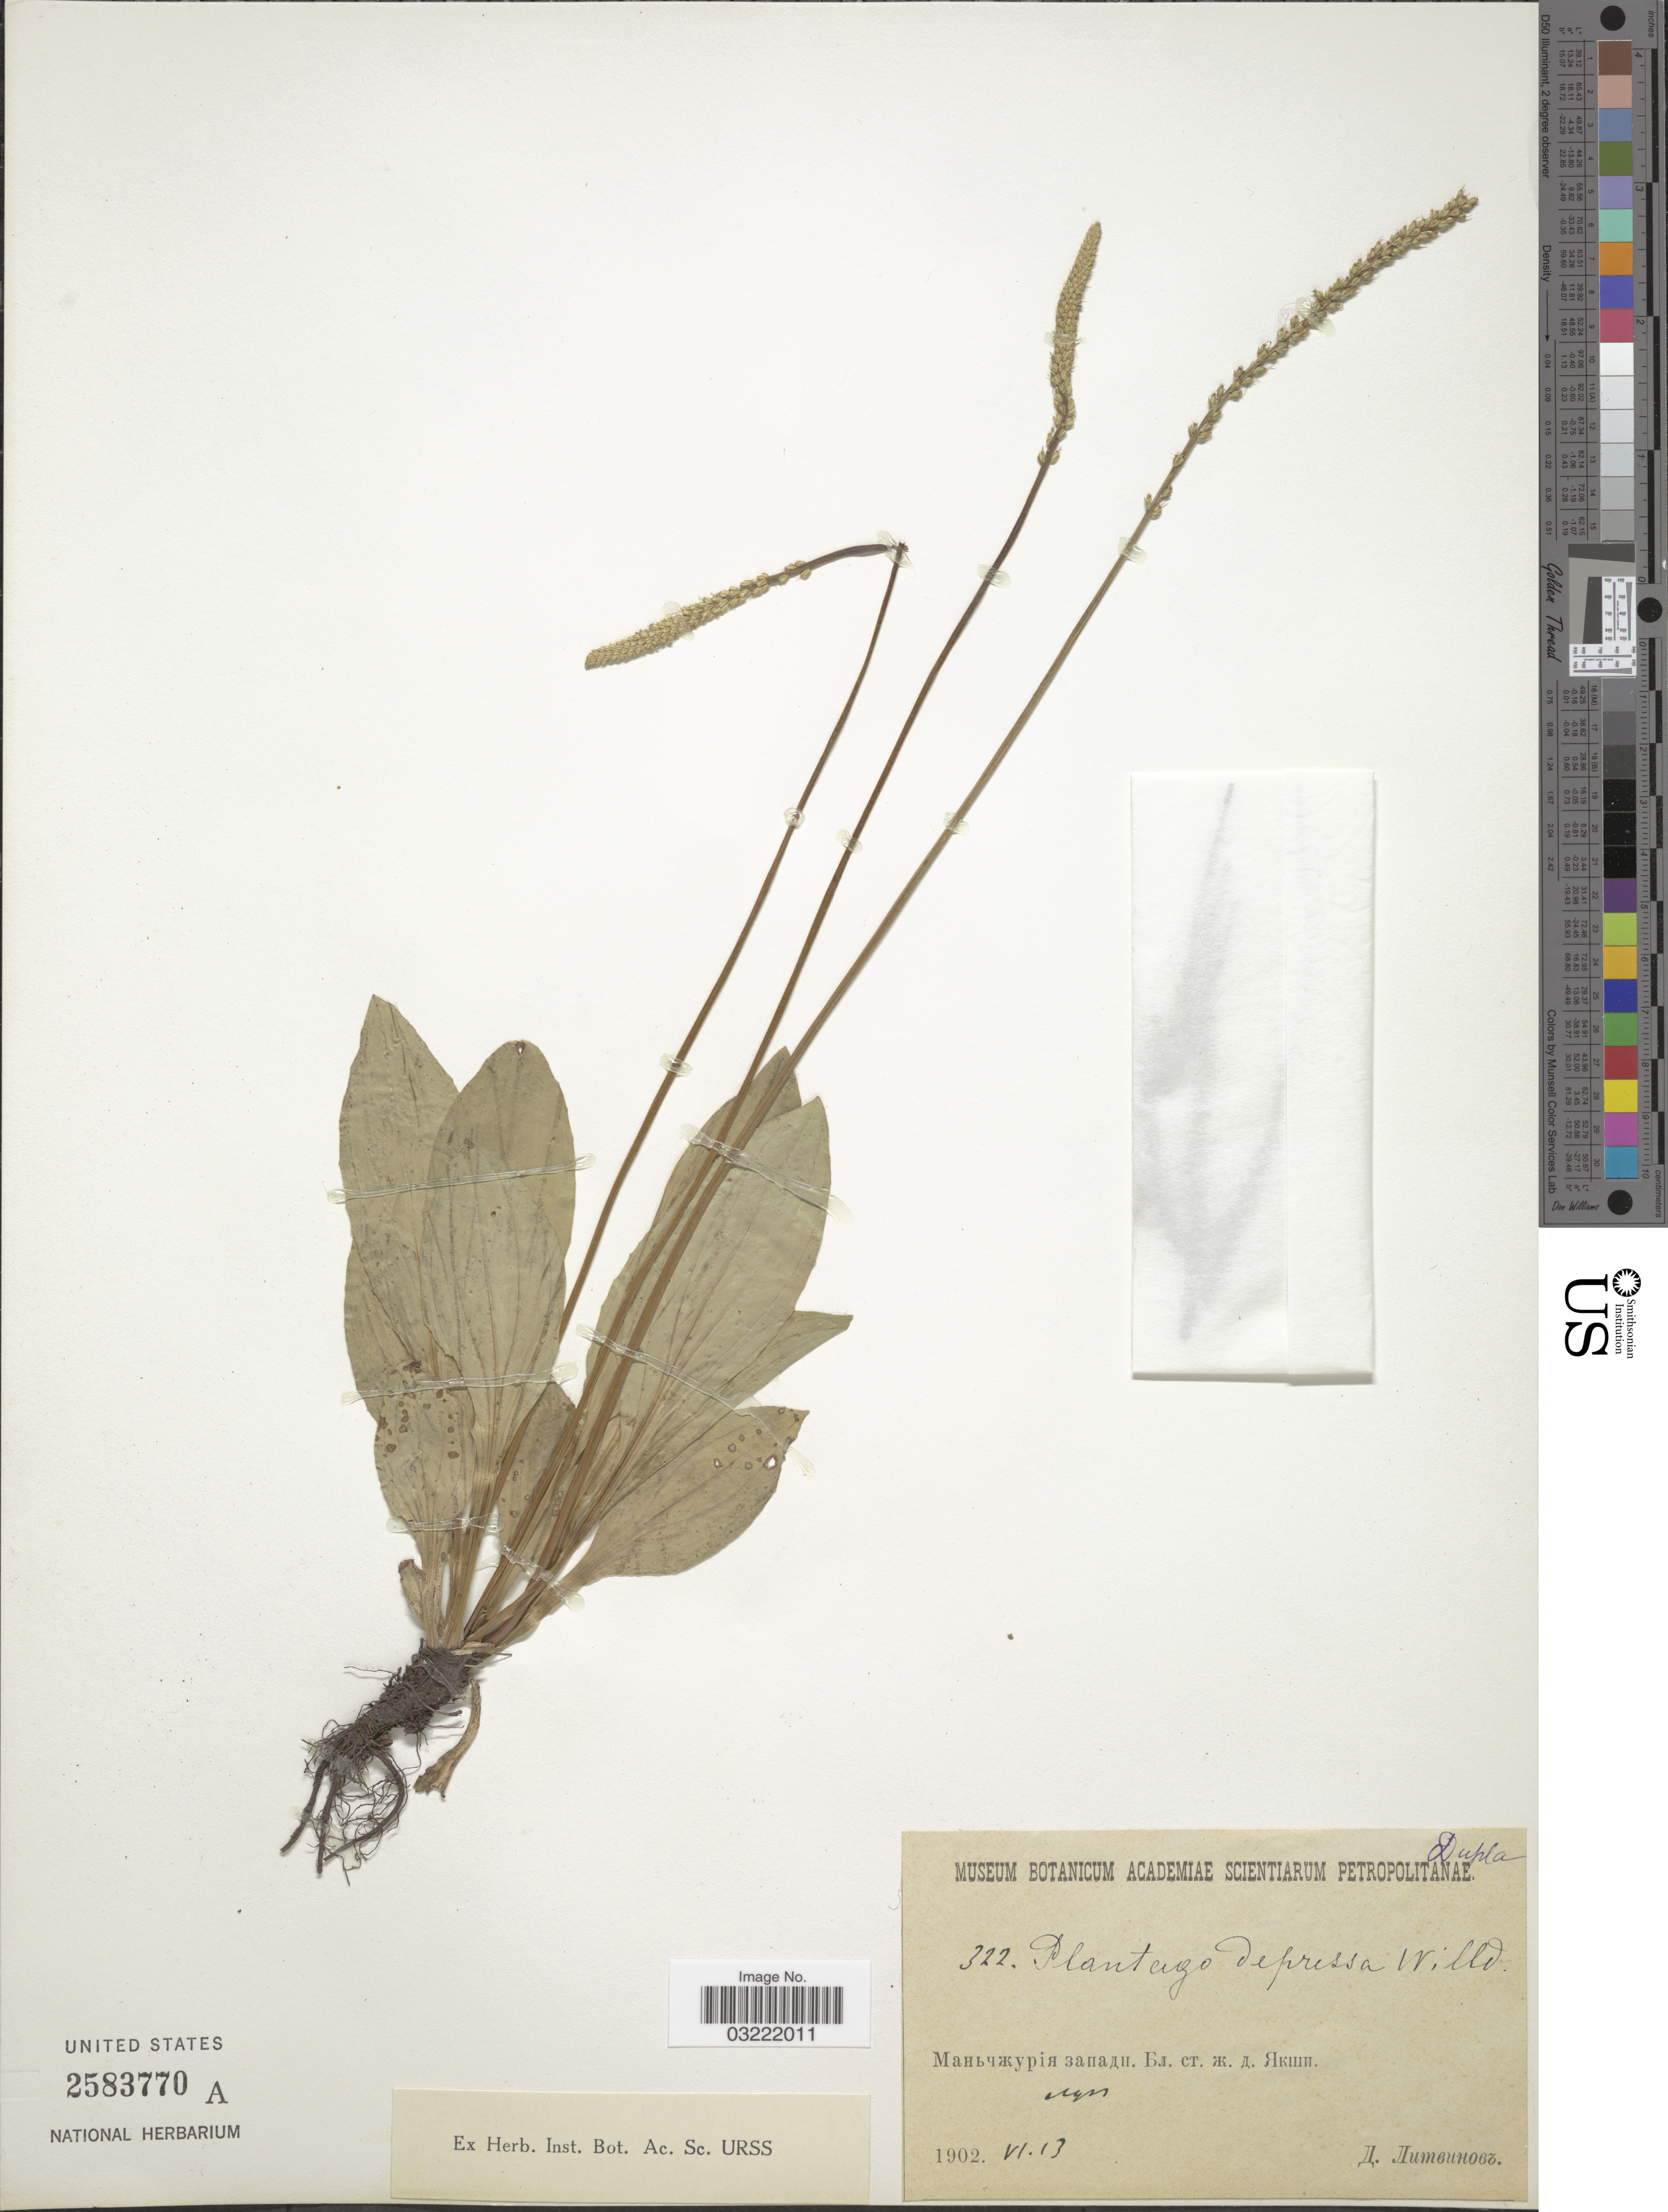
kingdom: Plantae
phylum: Tracheophyta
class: Magnoliopsida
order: Lamiales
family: Plantaginaceae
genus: Plantago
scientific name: Plantago depressa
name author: Willd.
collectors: D. Litvinov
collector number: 322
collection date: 1902-06-13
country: Russian Federation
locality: Yakshi Rail Road Station, West Manchuria.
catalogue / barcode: US 2583770A